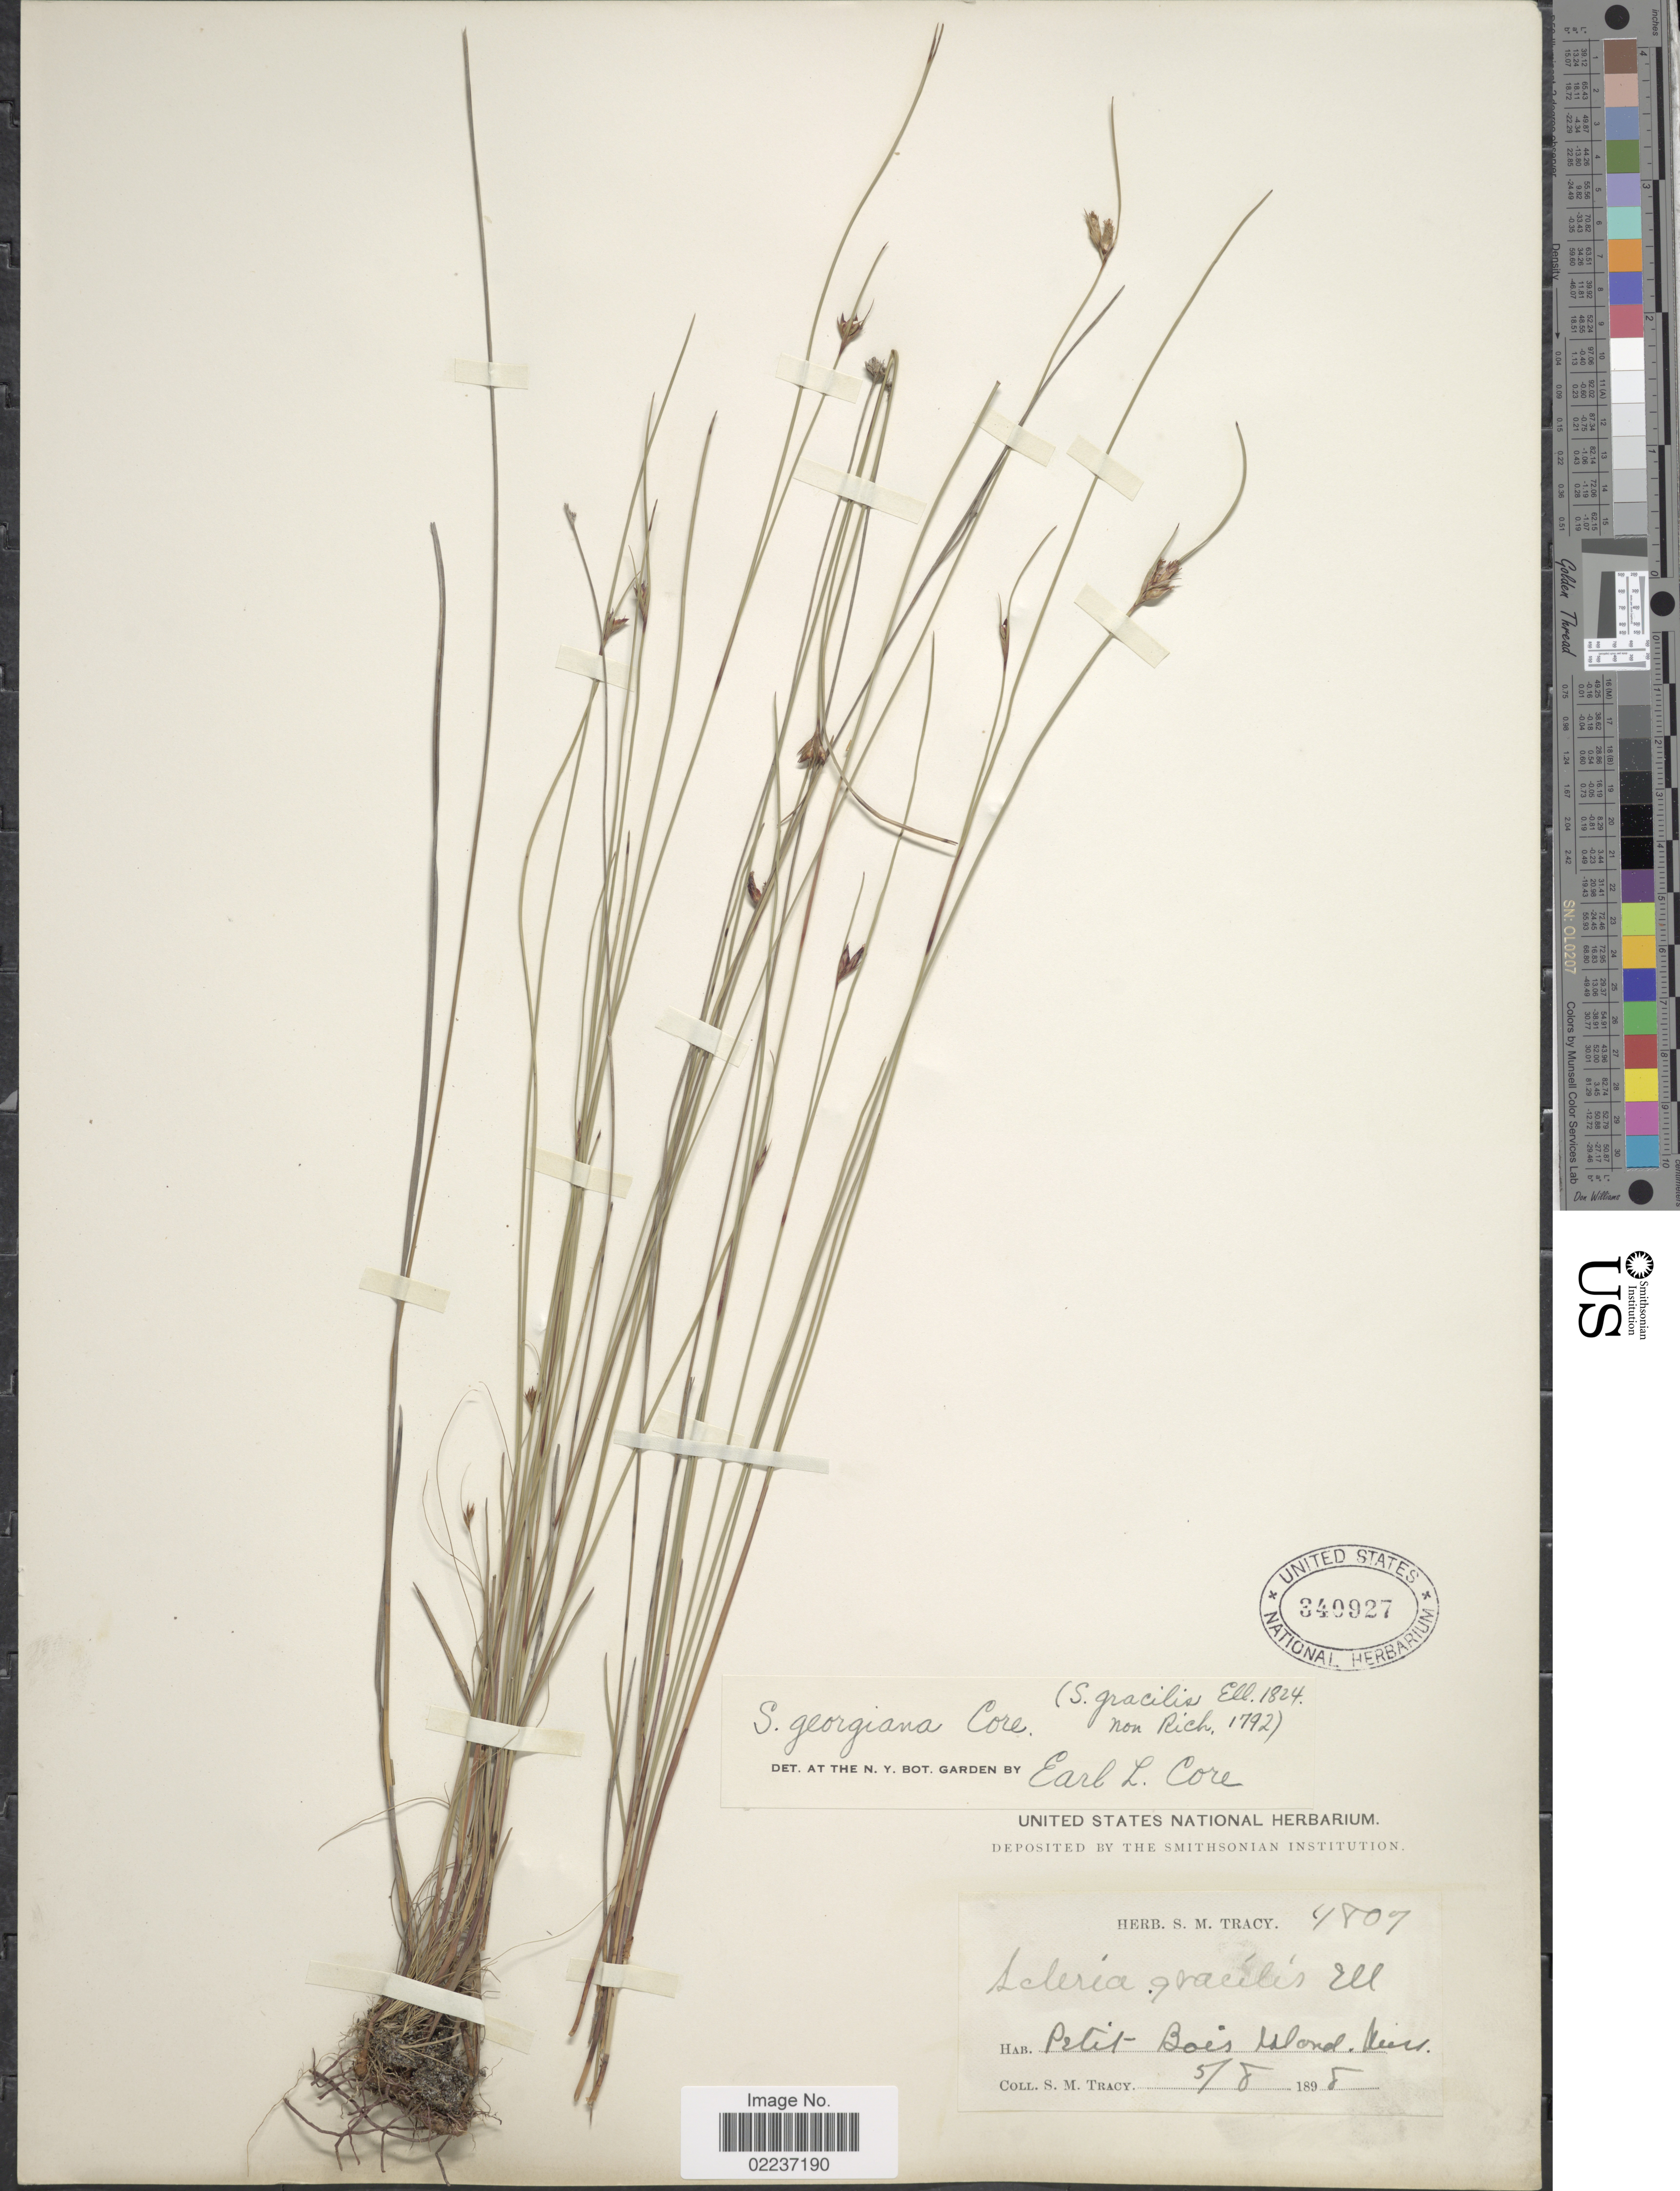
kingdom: Plantae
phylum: Tracheophyta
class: Liliopsida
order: Poales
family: Cyperaceae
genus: Scleria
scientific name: Scleria georgiana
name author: Core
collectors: S. M. Tracy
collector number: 4807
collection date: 1898-08-05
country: United States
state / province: Mississippi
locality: Petit Bois Island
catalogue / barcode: US 340927